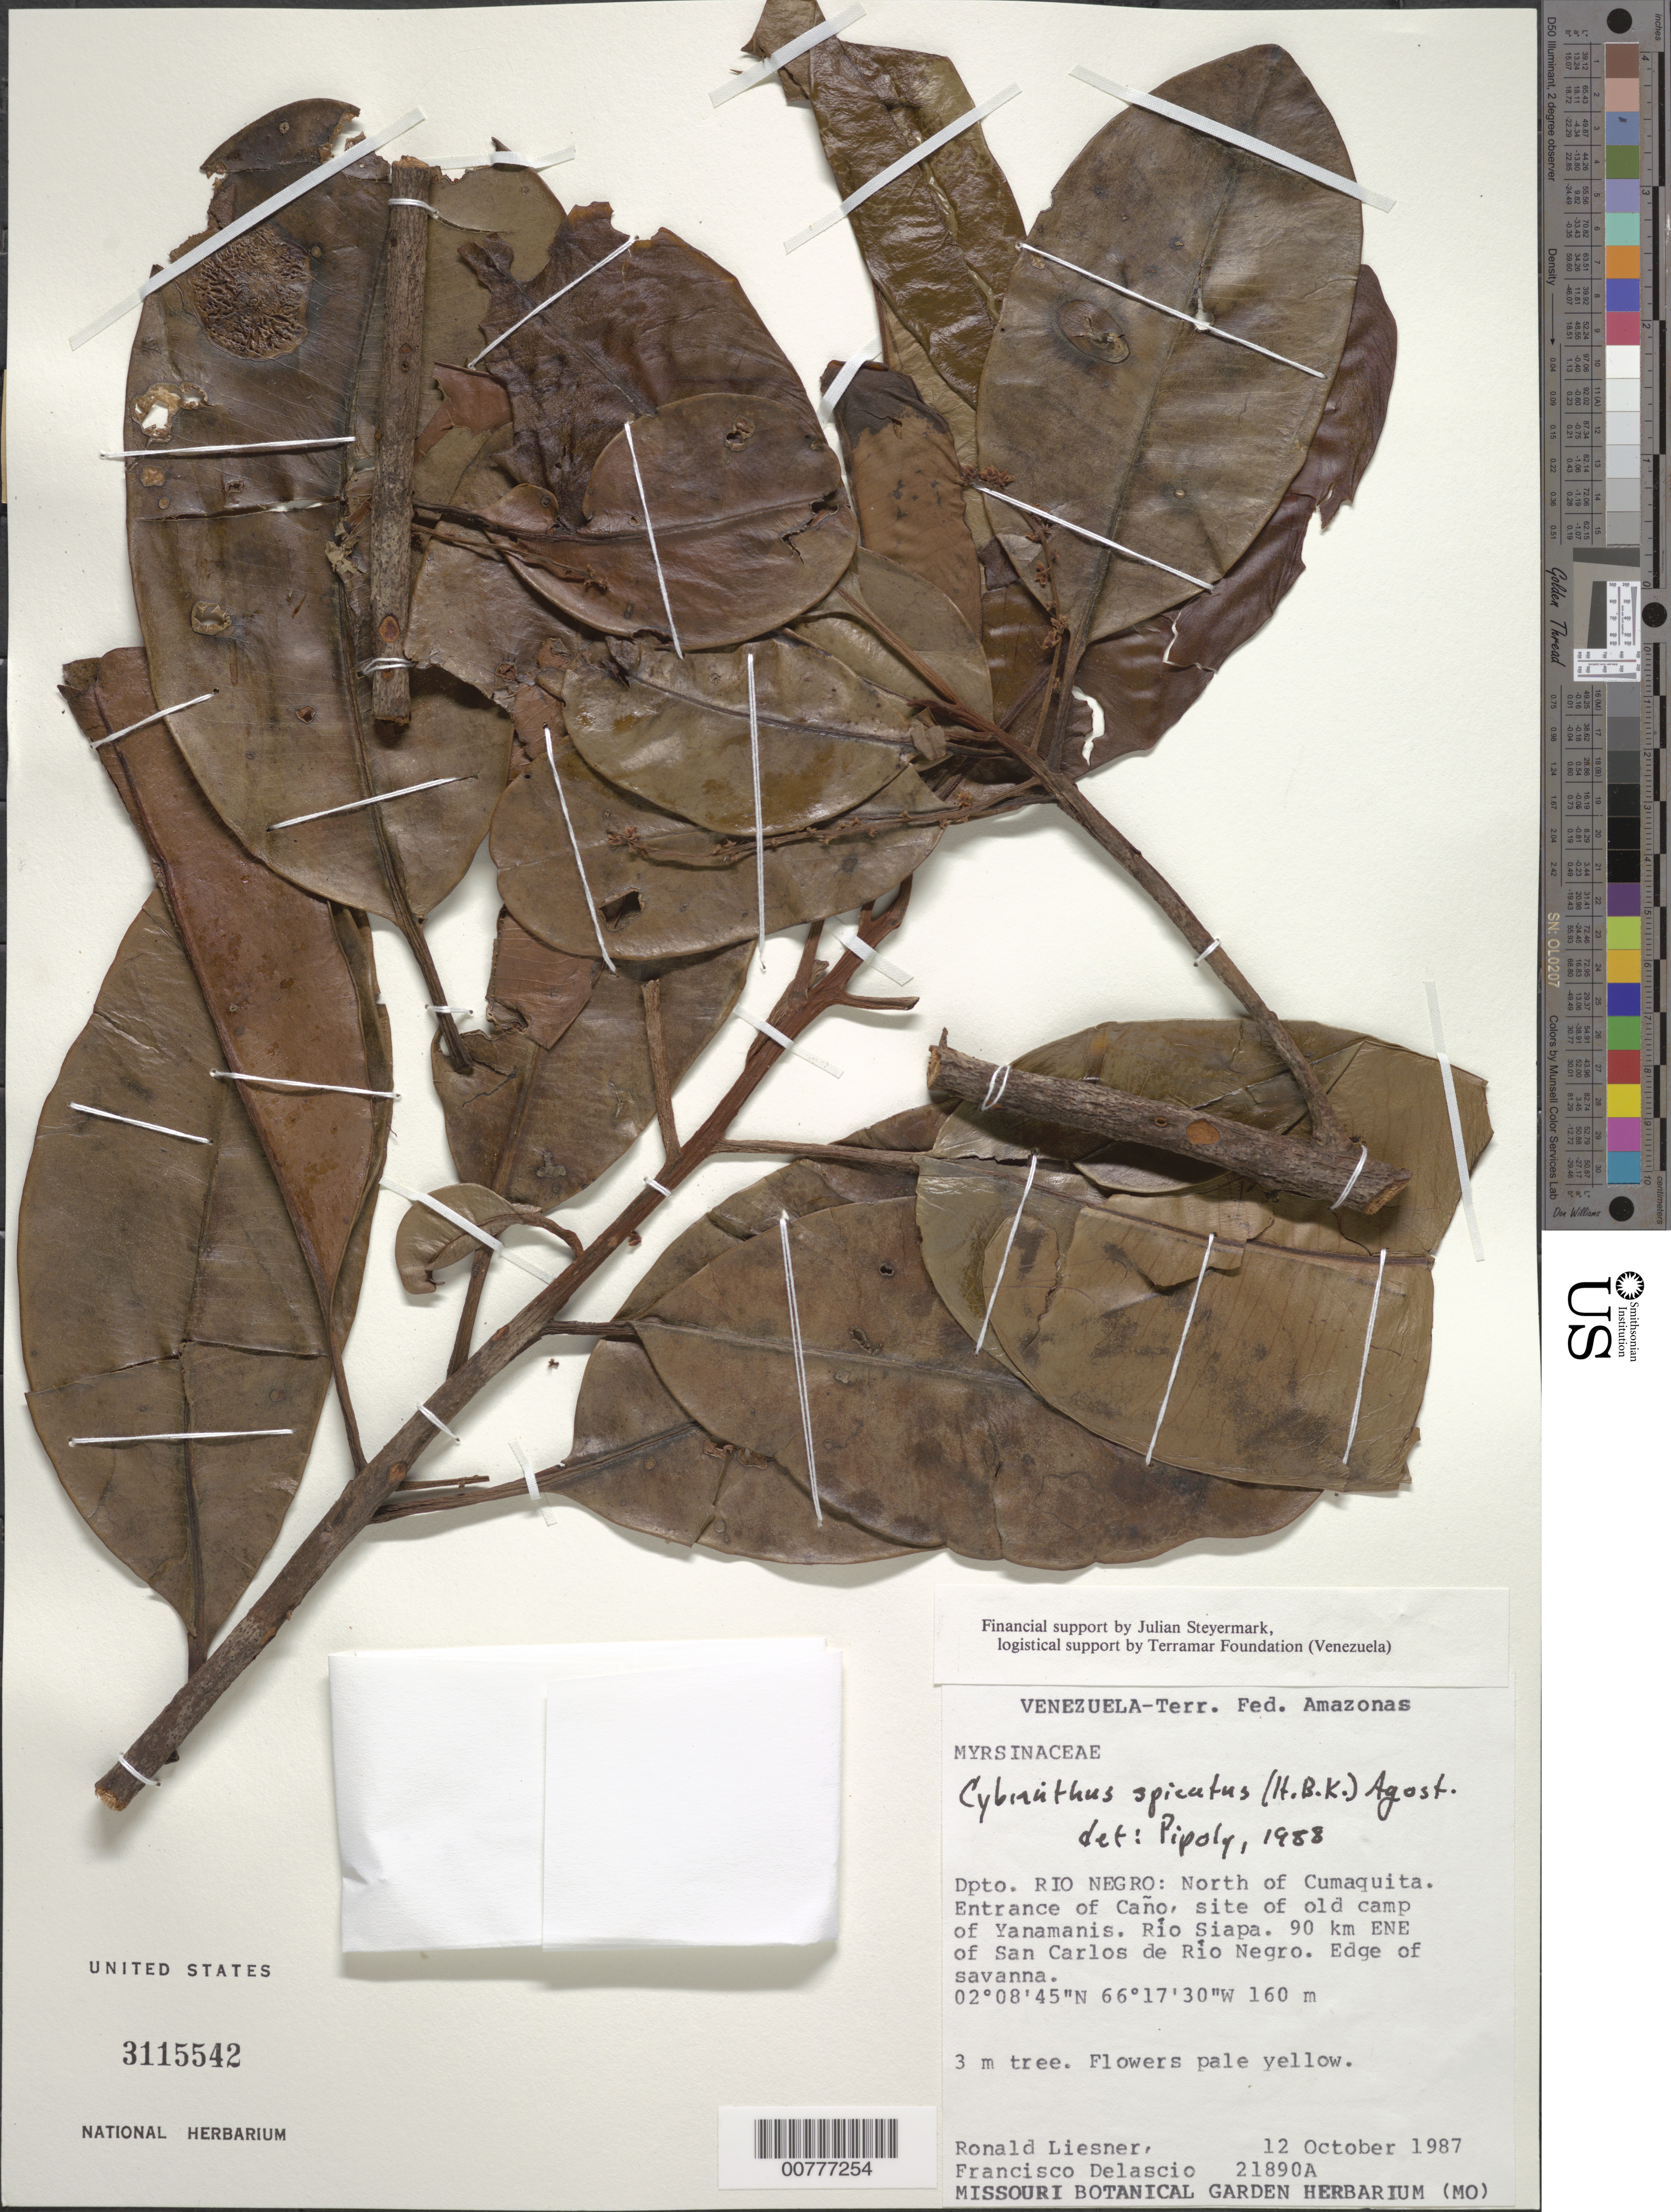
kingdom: Plantae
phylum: Tracheophyta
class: Magnoliopsida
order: Ericales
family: Primulaceae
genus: Cybianthus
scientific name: Cybianthus spicatus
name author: (Kunth) G. Agostini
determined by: Pipoly, J. J., III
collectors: R. L. Liesner & F. Delascio C.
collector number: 21890 A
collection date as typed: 12-Oct-87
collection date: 1987-10-12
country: Venezuela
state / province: Amazonas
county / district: Río Negro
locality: Cumaquita, N of; entrance of Caño, site of old camp of Yanamanis; Río Siapa; 90 km ENE of San Carlos de Río Negro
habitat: Edge of savanna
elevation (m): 160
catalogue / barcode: US 3115542